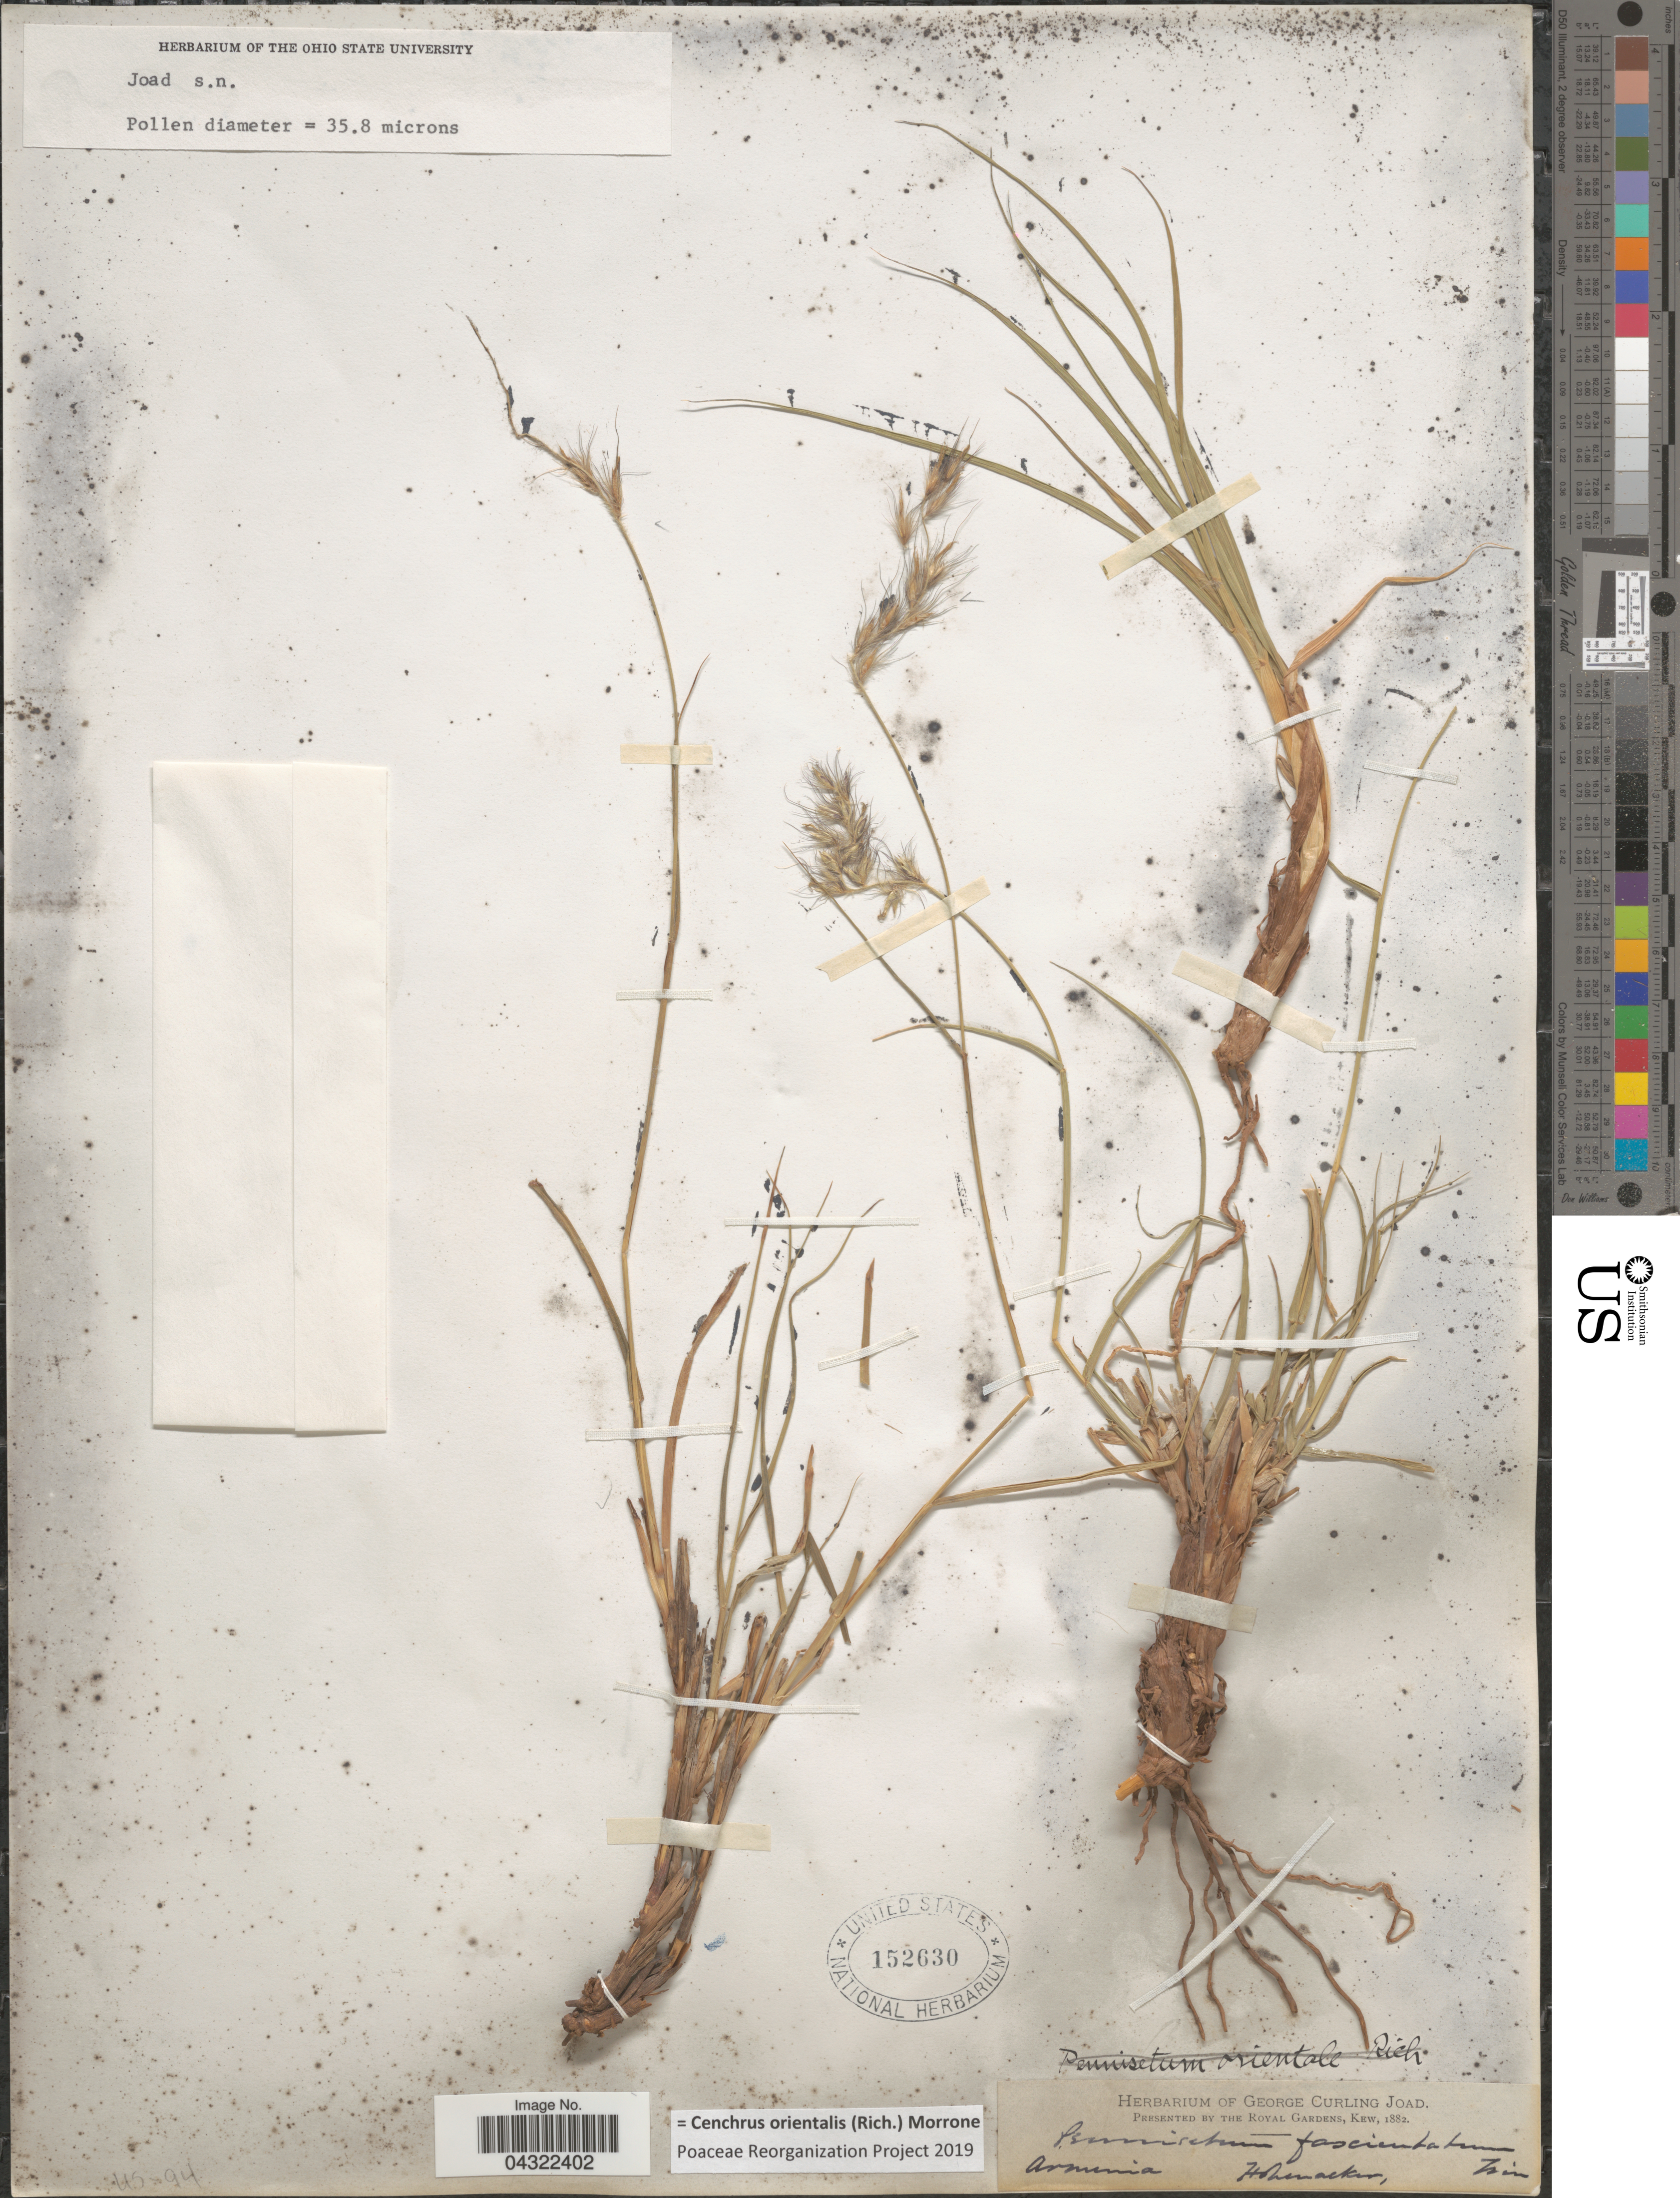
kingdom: Plantae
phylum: Tracheophyta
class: Liliopsida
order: Poales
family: Poaceae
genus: Cenchrus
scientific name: Cenchrus orientalis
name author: (Rich.) Morrone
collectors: Hohenacker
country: Armenia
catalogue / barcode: US 152630